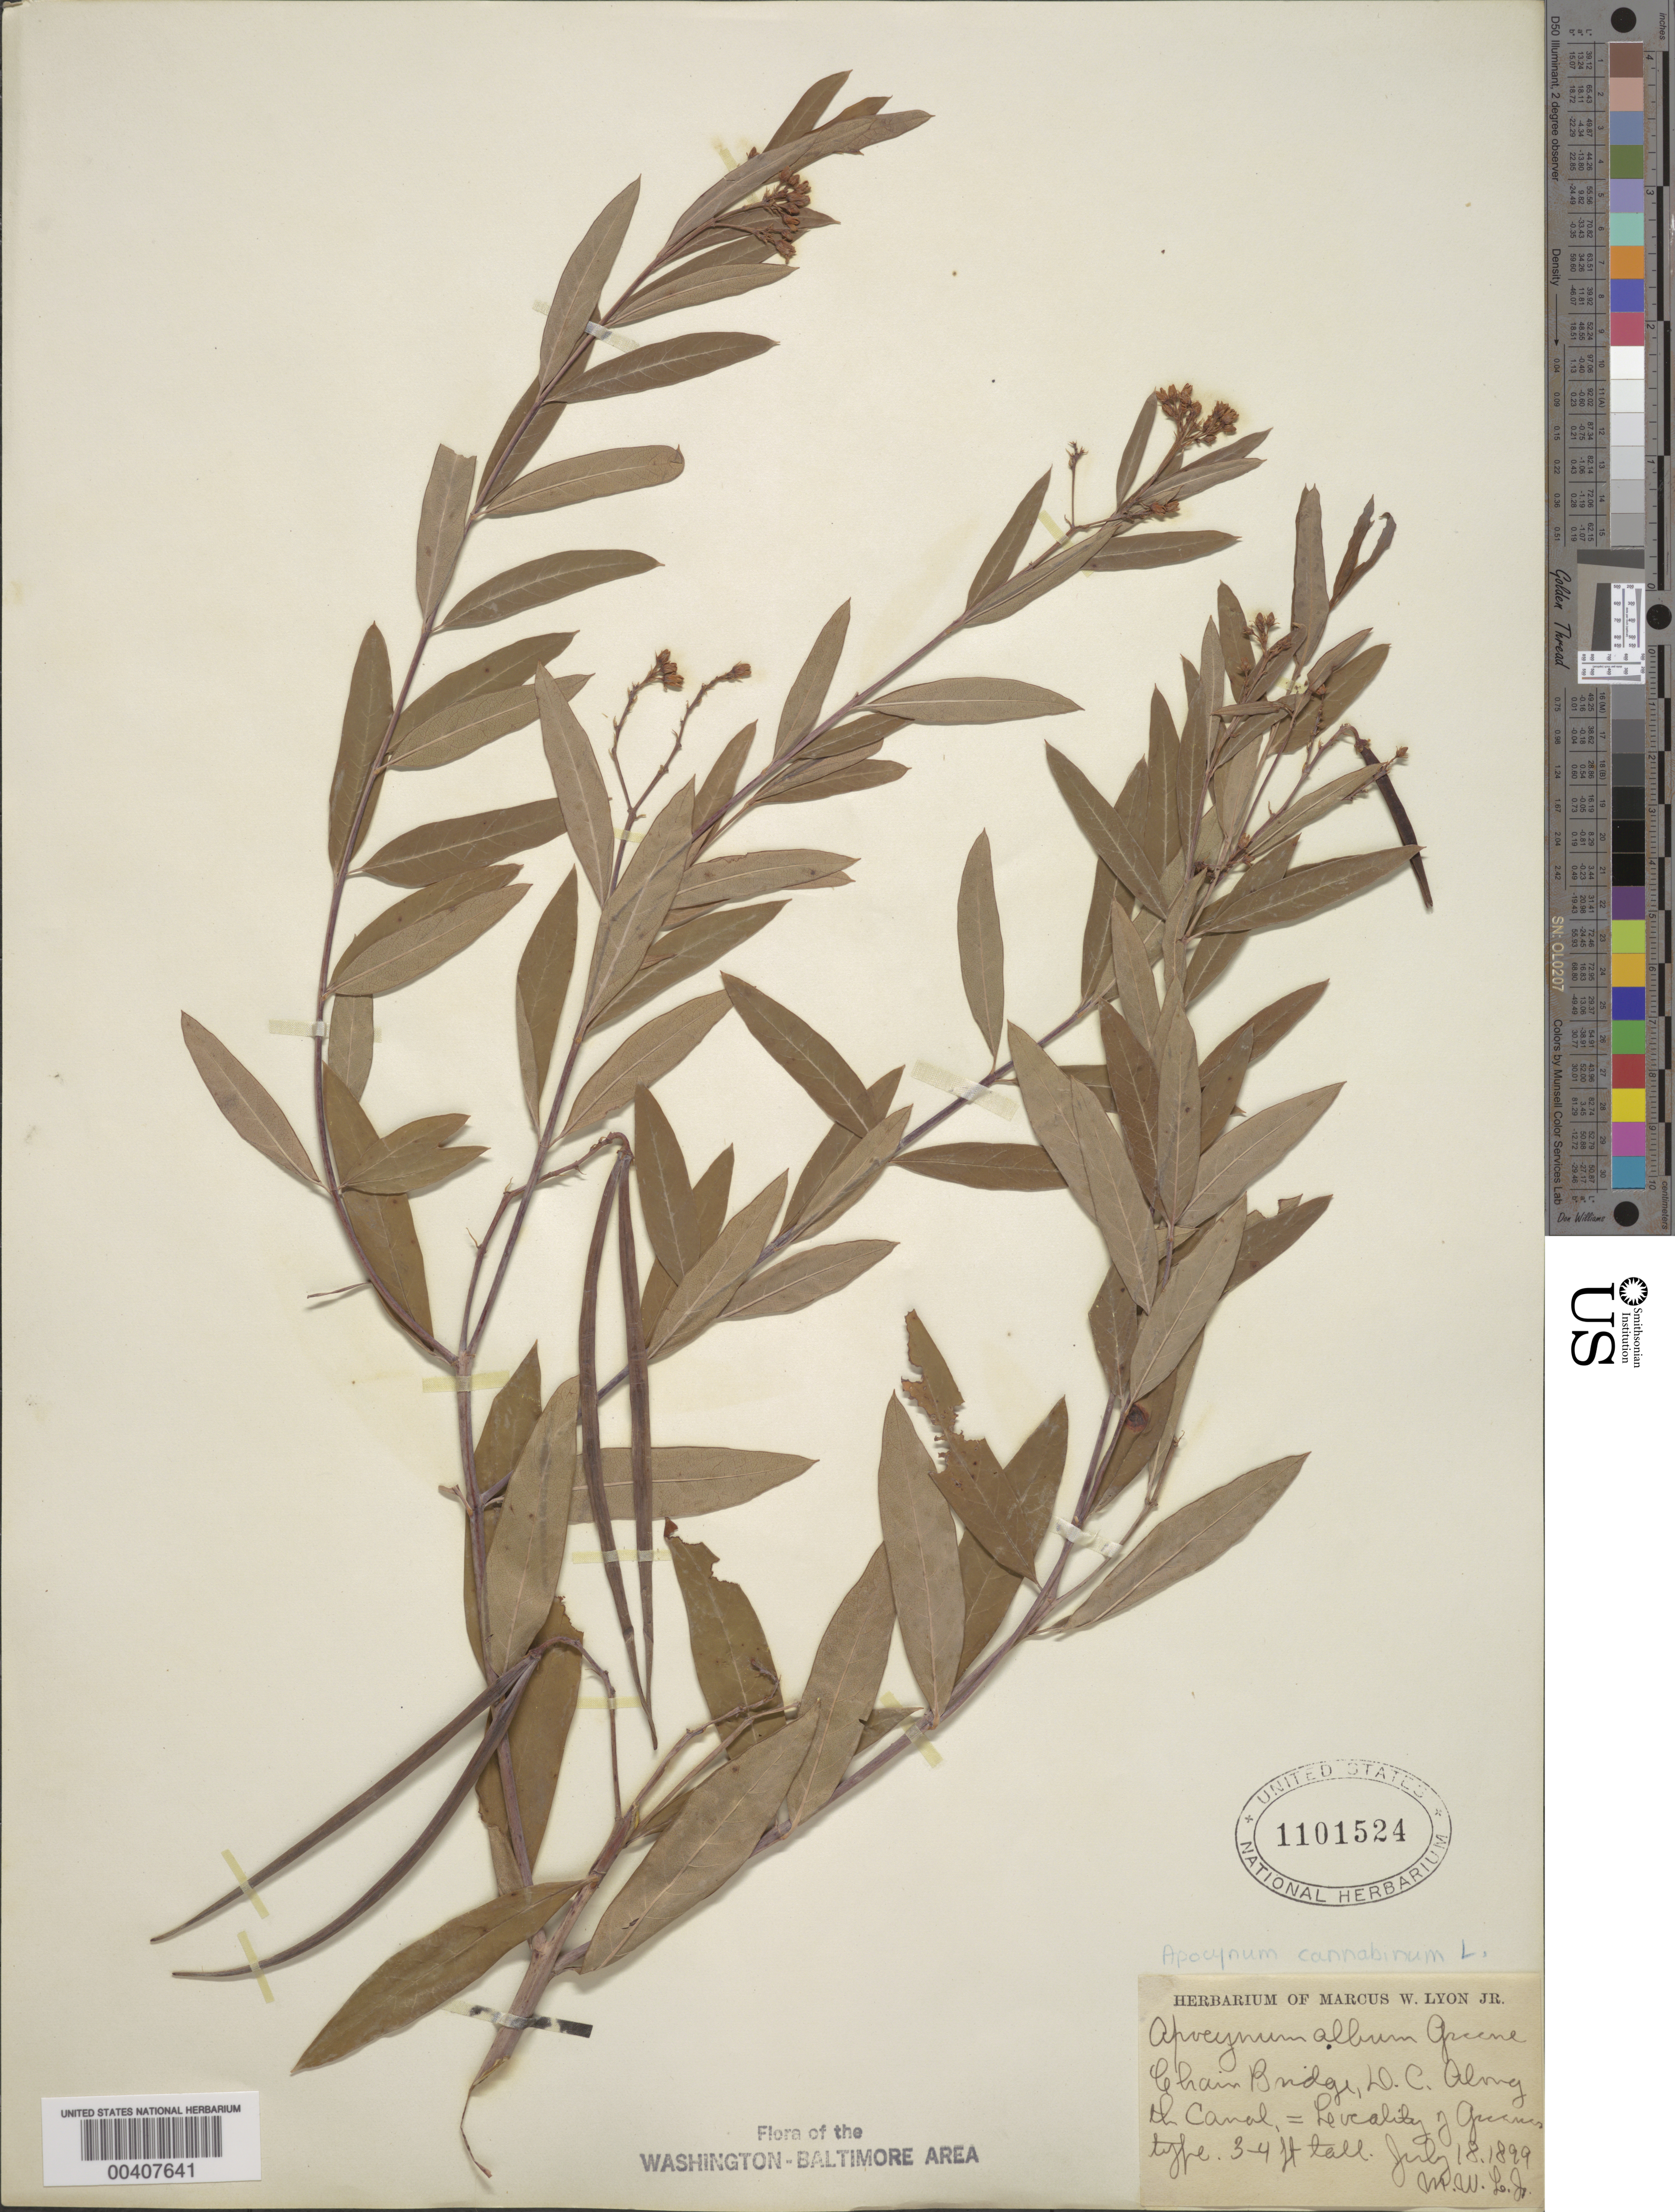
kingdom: Plantae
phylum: Tracheophyta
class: Magnoliopsida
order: Gentianales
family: Apocynaceae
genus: Apocynum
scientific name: Apocynum cannabinum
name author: L.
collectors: M. Lyon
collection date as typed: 18 Jul 1899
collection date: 1899-07-18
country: United States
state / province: District of Columbia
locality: Chain Bridge, along the Canal C. & O. Canal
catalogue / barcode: US 1101524